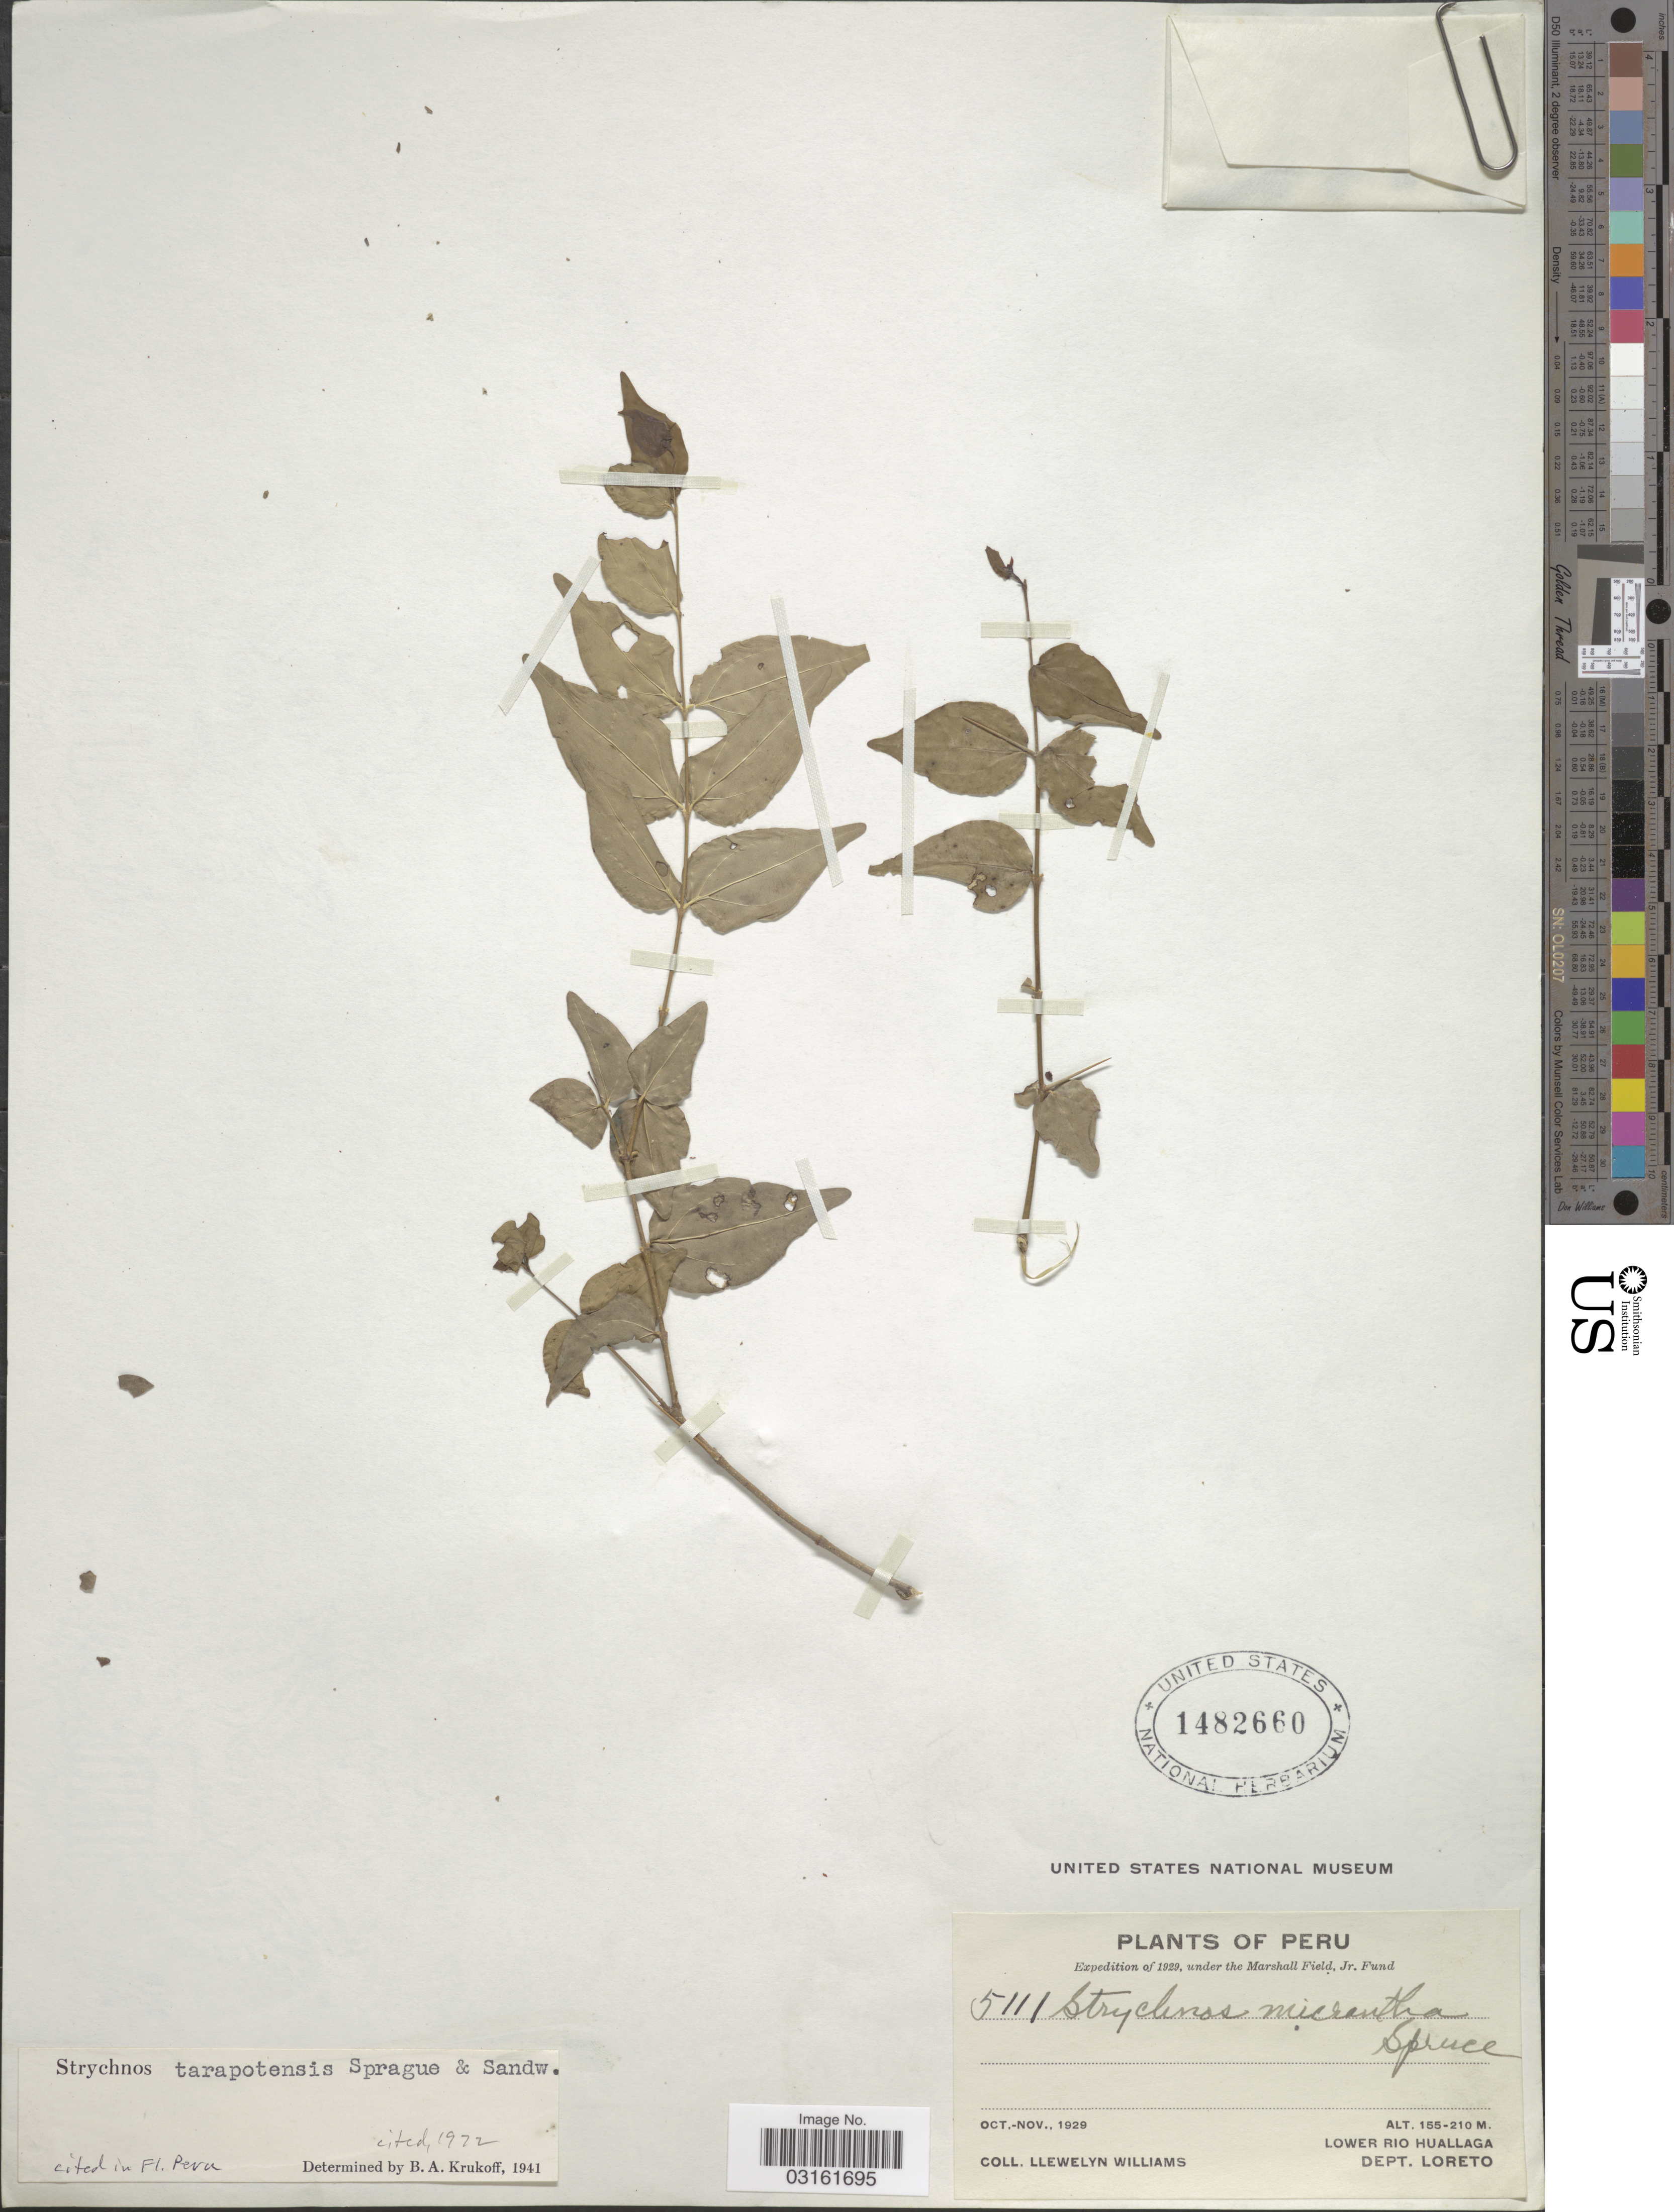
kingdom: Plantae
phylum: Tracheophyta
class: Magnoliopsida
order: Gentianales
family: Loganiaceae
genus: Strychnos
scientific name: Strychnos tarapotensis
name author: Sprague & Sandwith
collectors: Ll. Williams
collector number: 5111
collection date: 1929-10/1929-11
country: Peru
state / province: Loreto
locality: Lower Rio Huallaga. Dept. Loreto.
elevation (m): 155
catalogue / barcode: US 1482660